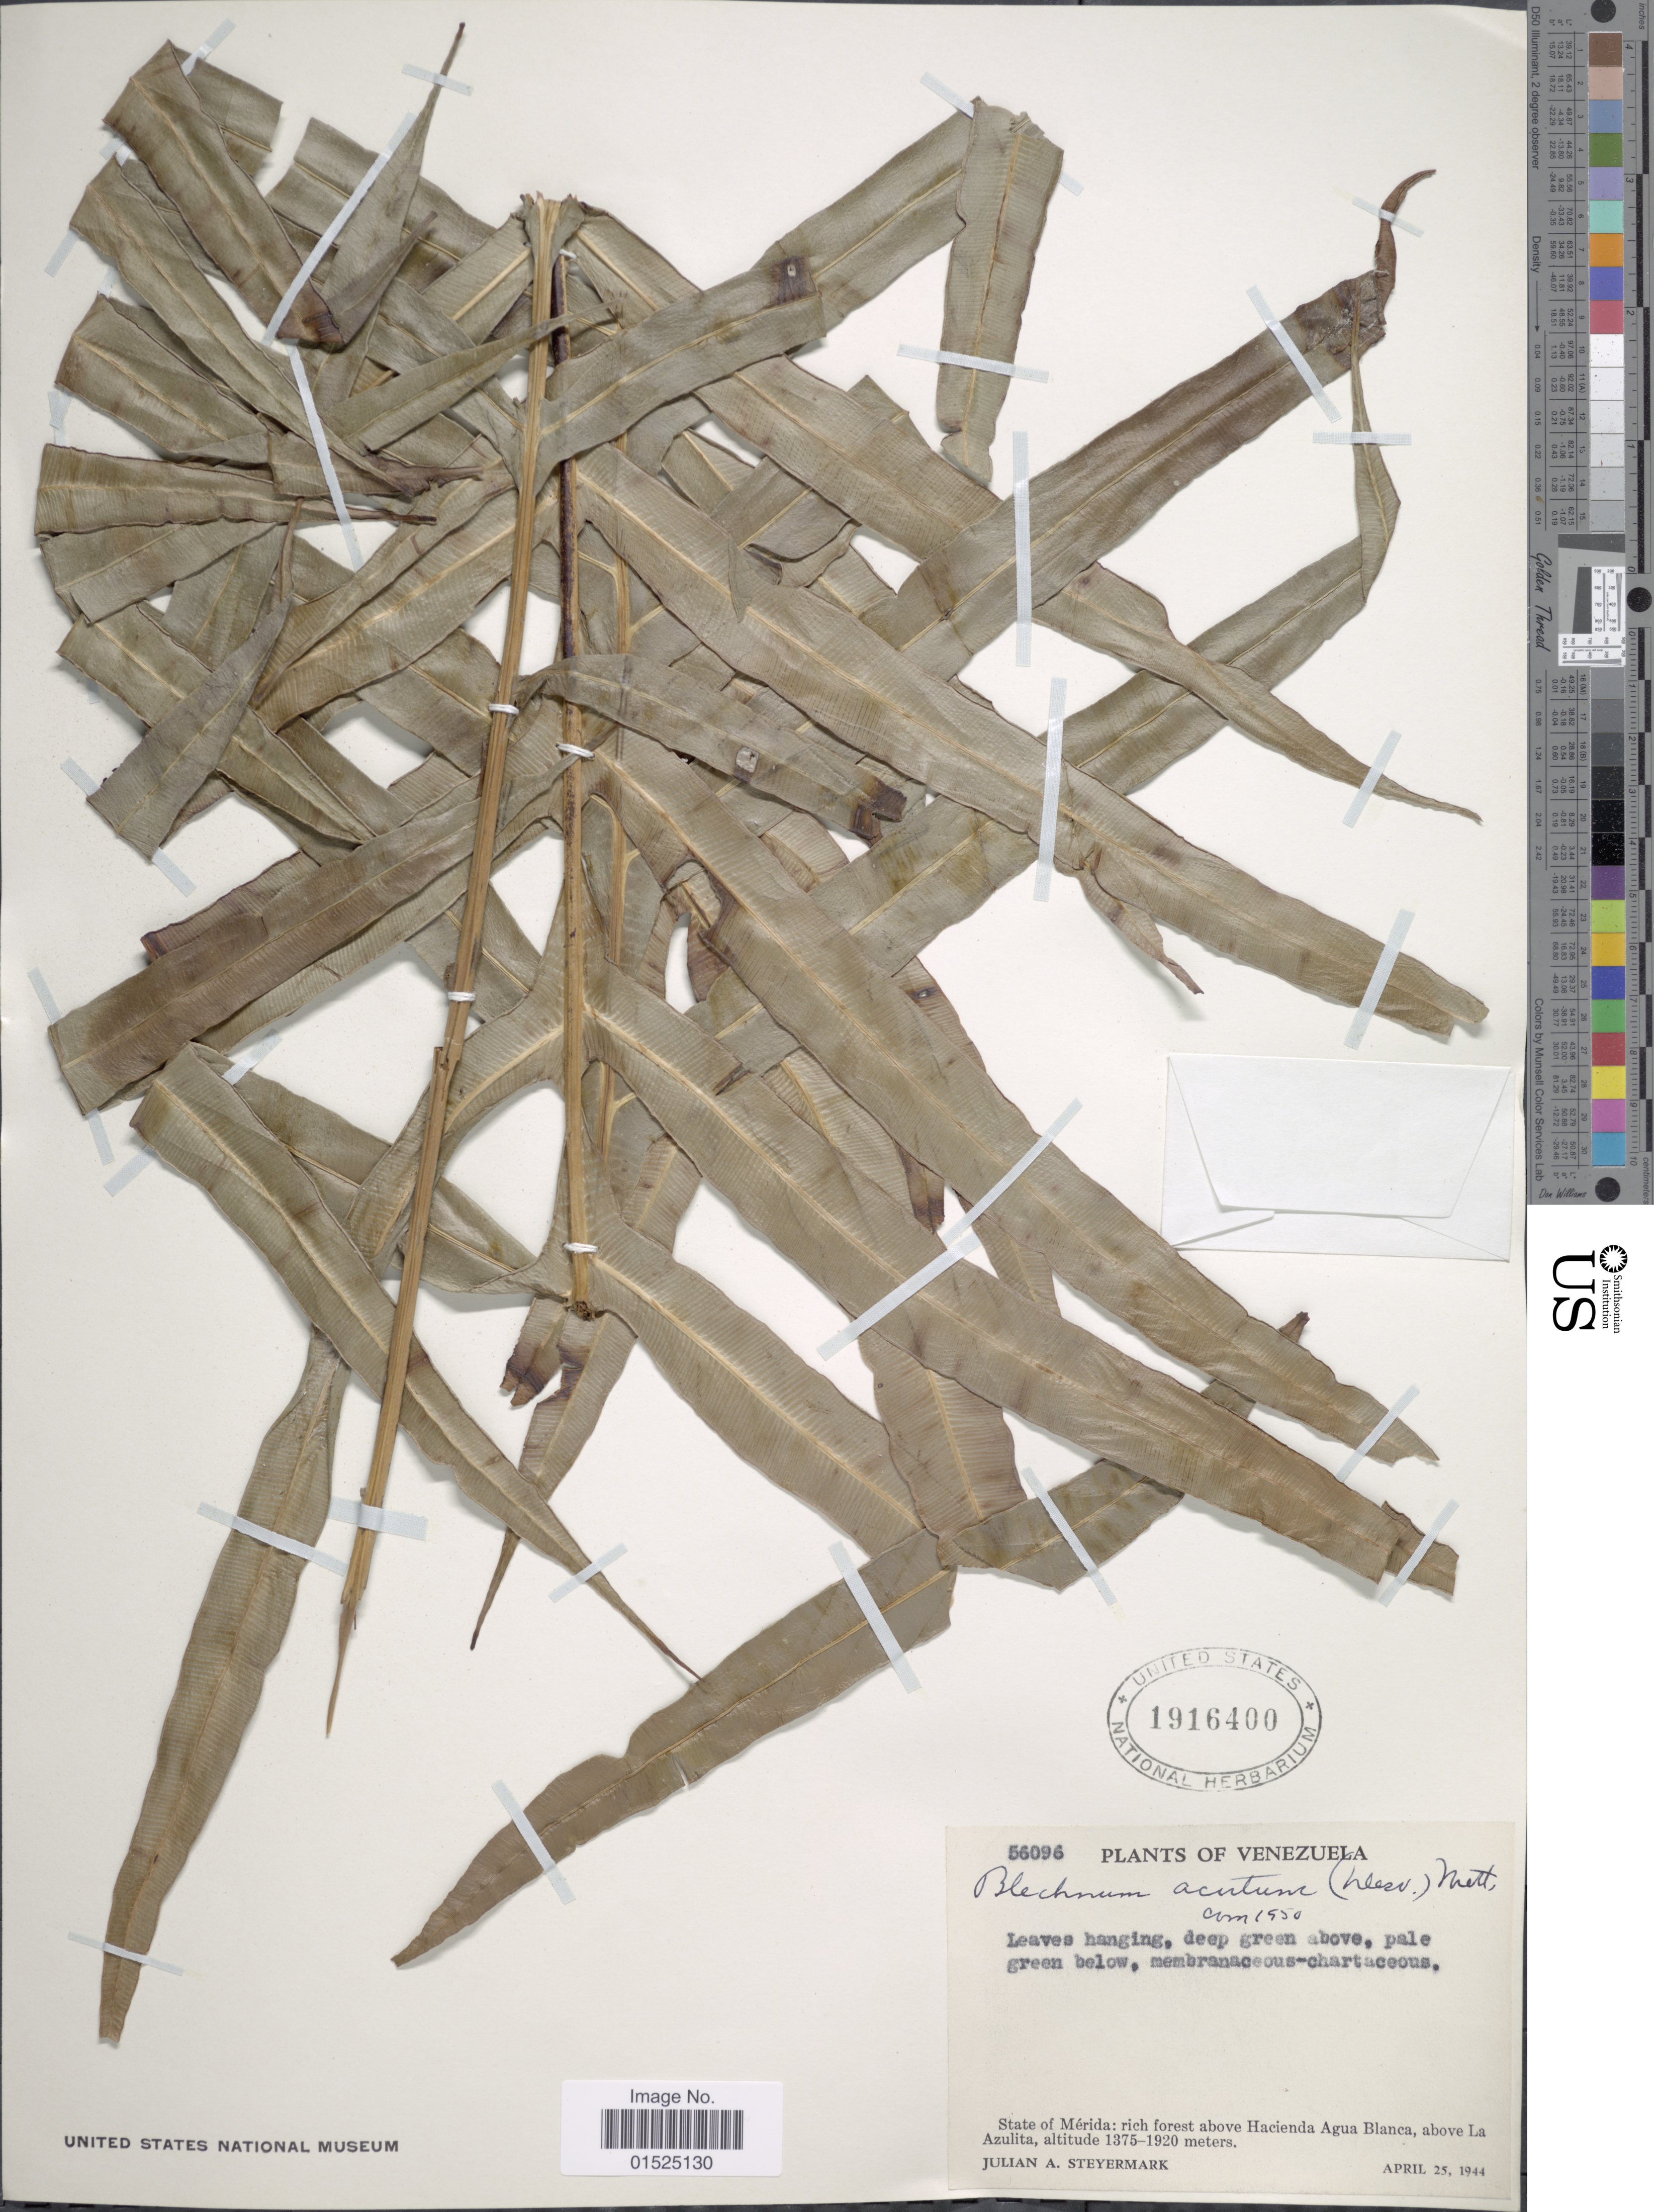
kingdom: Plantae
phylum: Tracheophyta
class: Polypodiopsida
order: Polypodiales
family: Blechnaceae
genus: Blechnum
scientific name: Blechnum acutum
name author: (Desv.) Mett.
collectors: J. Steyermark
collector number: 56096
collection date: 1944-04-25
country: Venezuela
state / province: Mérida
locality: Rich forest above Hacienda Agua Blamca, above La Azulita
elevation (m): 1375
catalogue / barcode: US 1916400